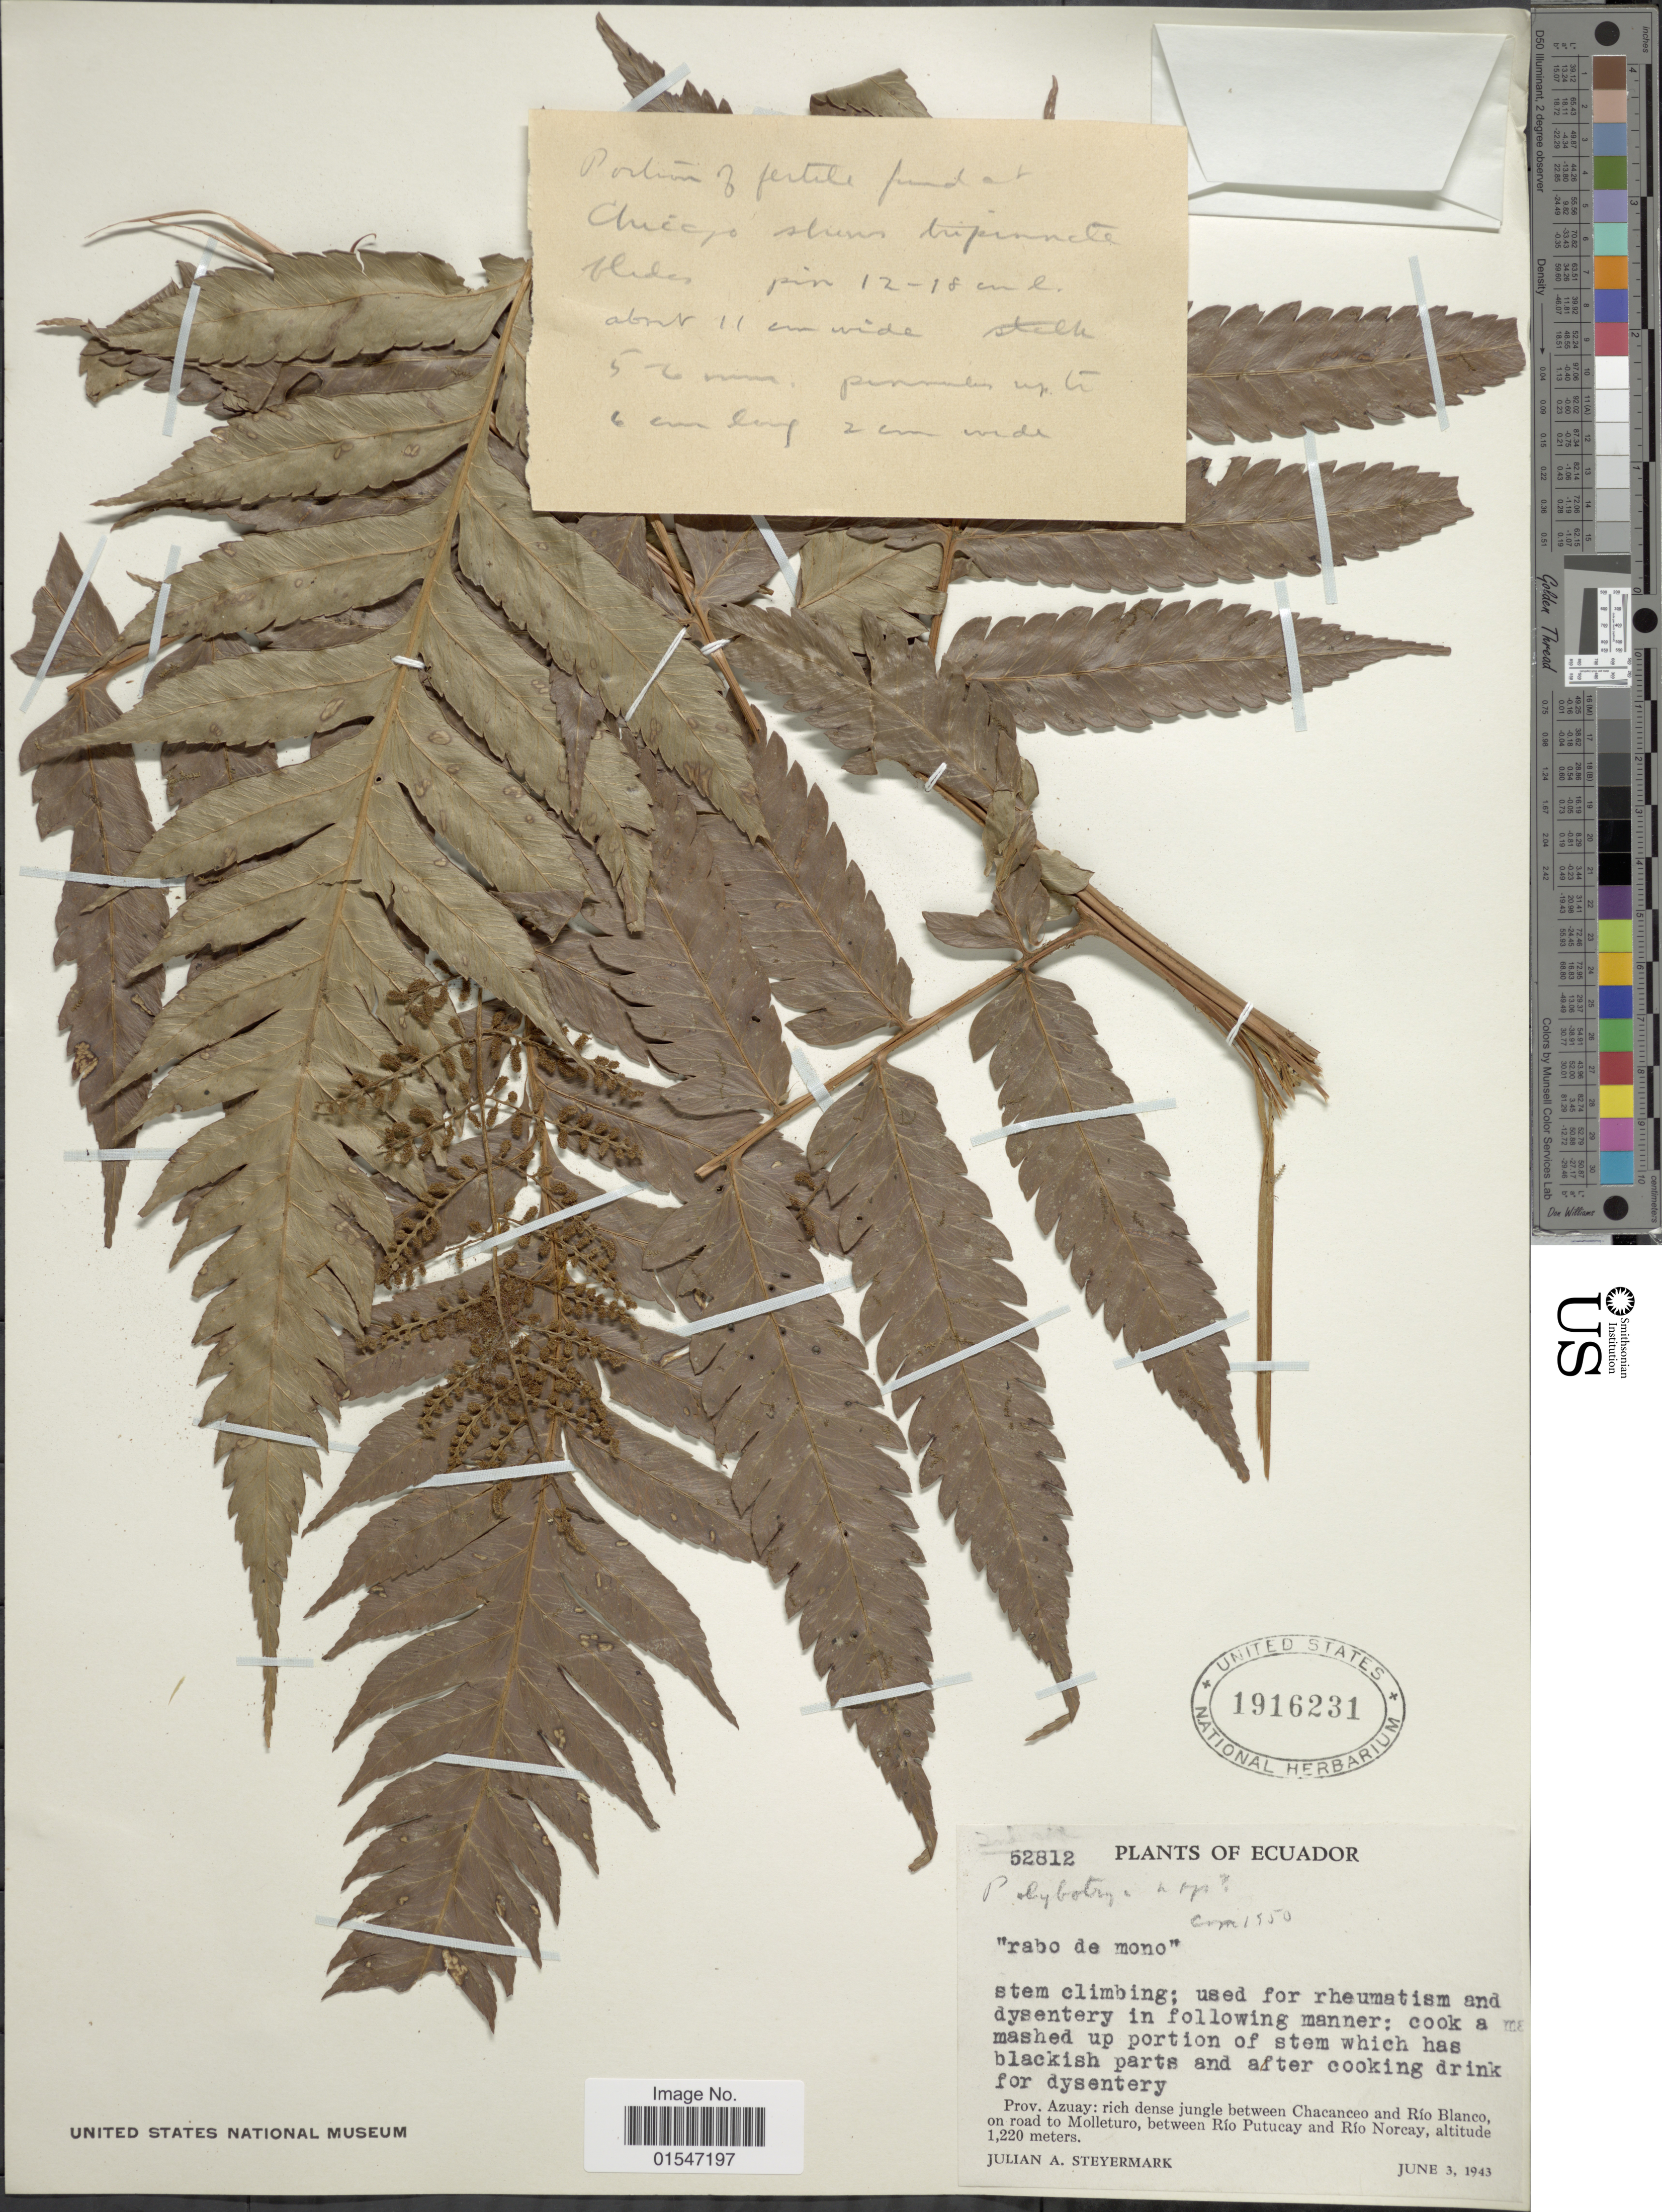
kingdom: Plantae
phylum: Tracheophyta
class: Polypodiopsida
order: Polypodiales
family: Dryopteridaceae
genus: Polybotrya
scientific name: Polybotrya altescandens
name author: C. Chr.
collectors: J. Steyermark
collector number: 52812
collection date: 1943-06-03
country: Ecuador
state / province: Azuay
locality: Rich dense jungle between Chacanceo and Río Blanco, on road to Mollleturo, between Río Putucay and Río Norcay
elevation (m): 1220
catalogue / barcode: US 1916231